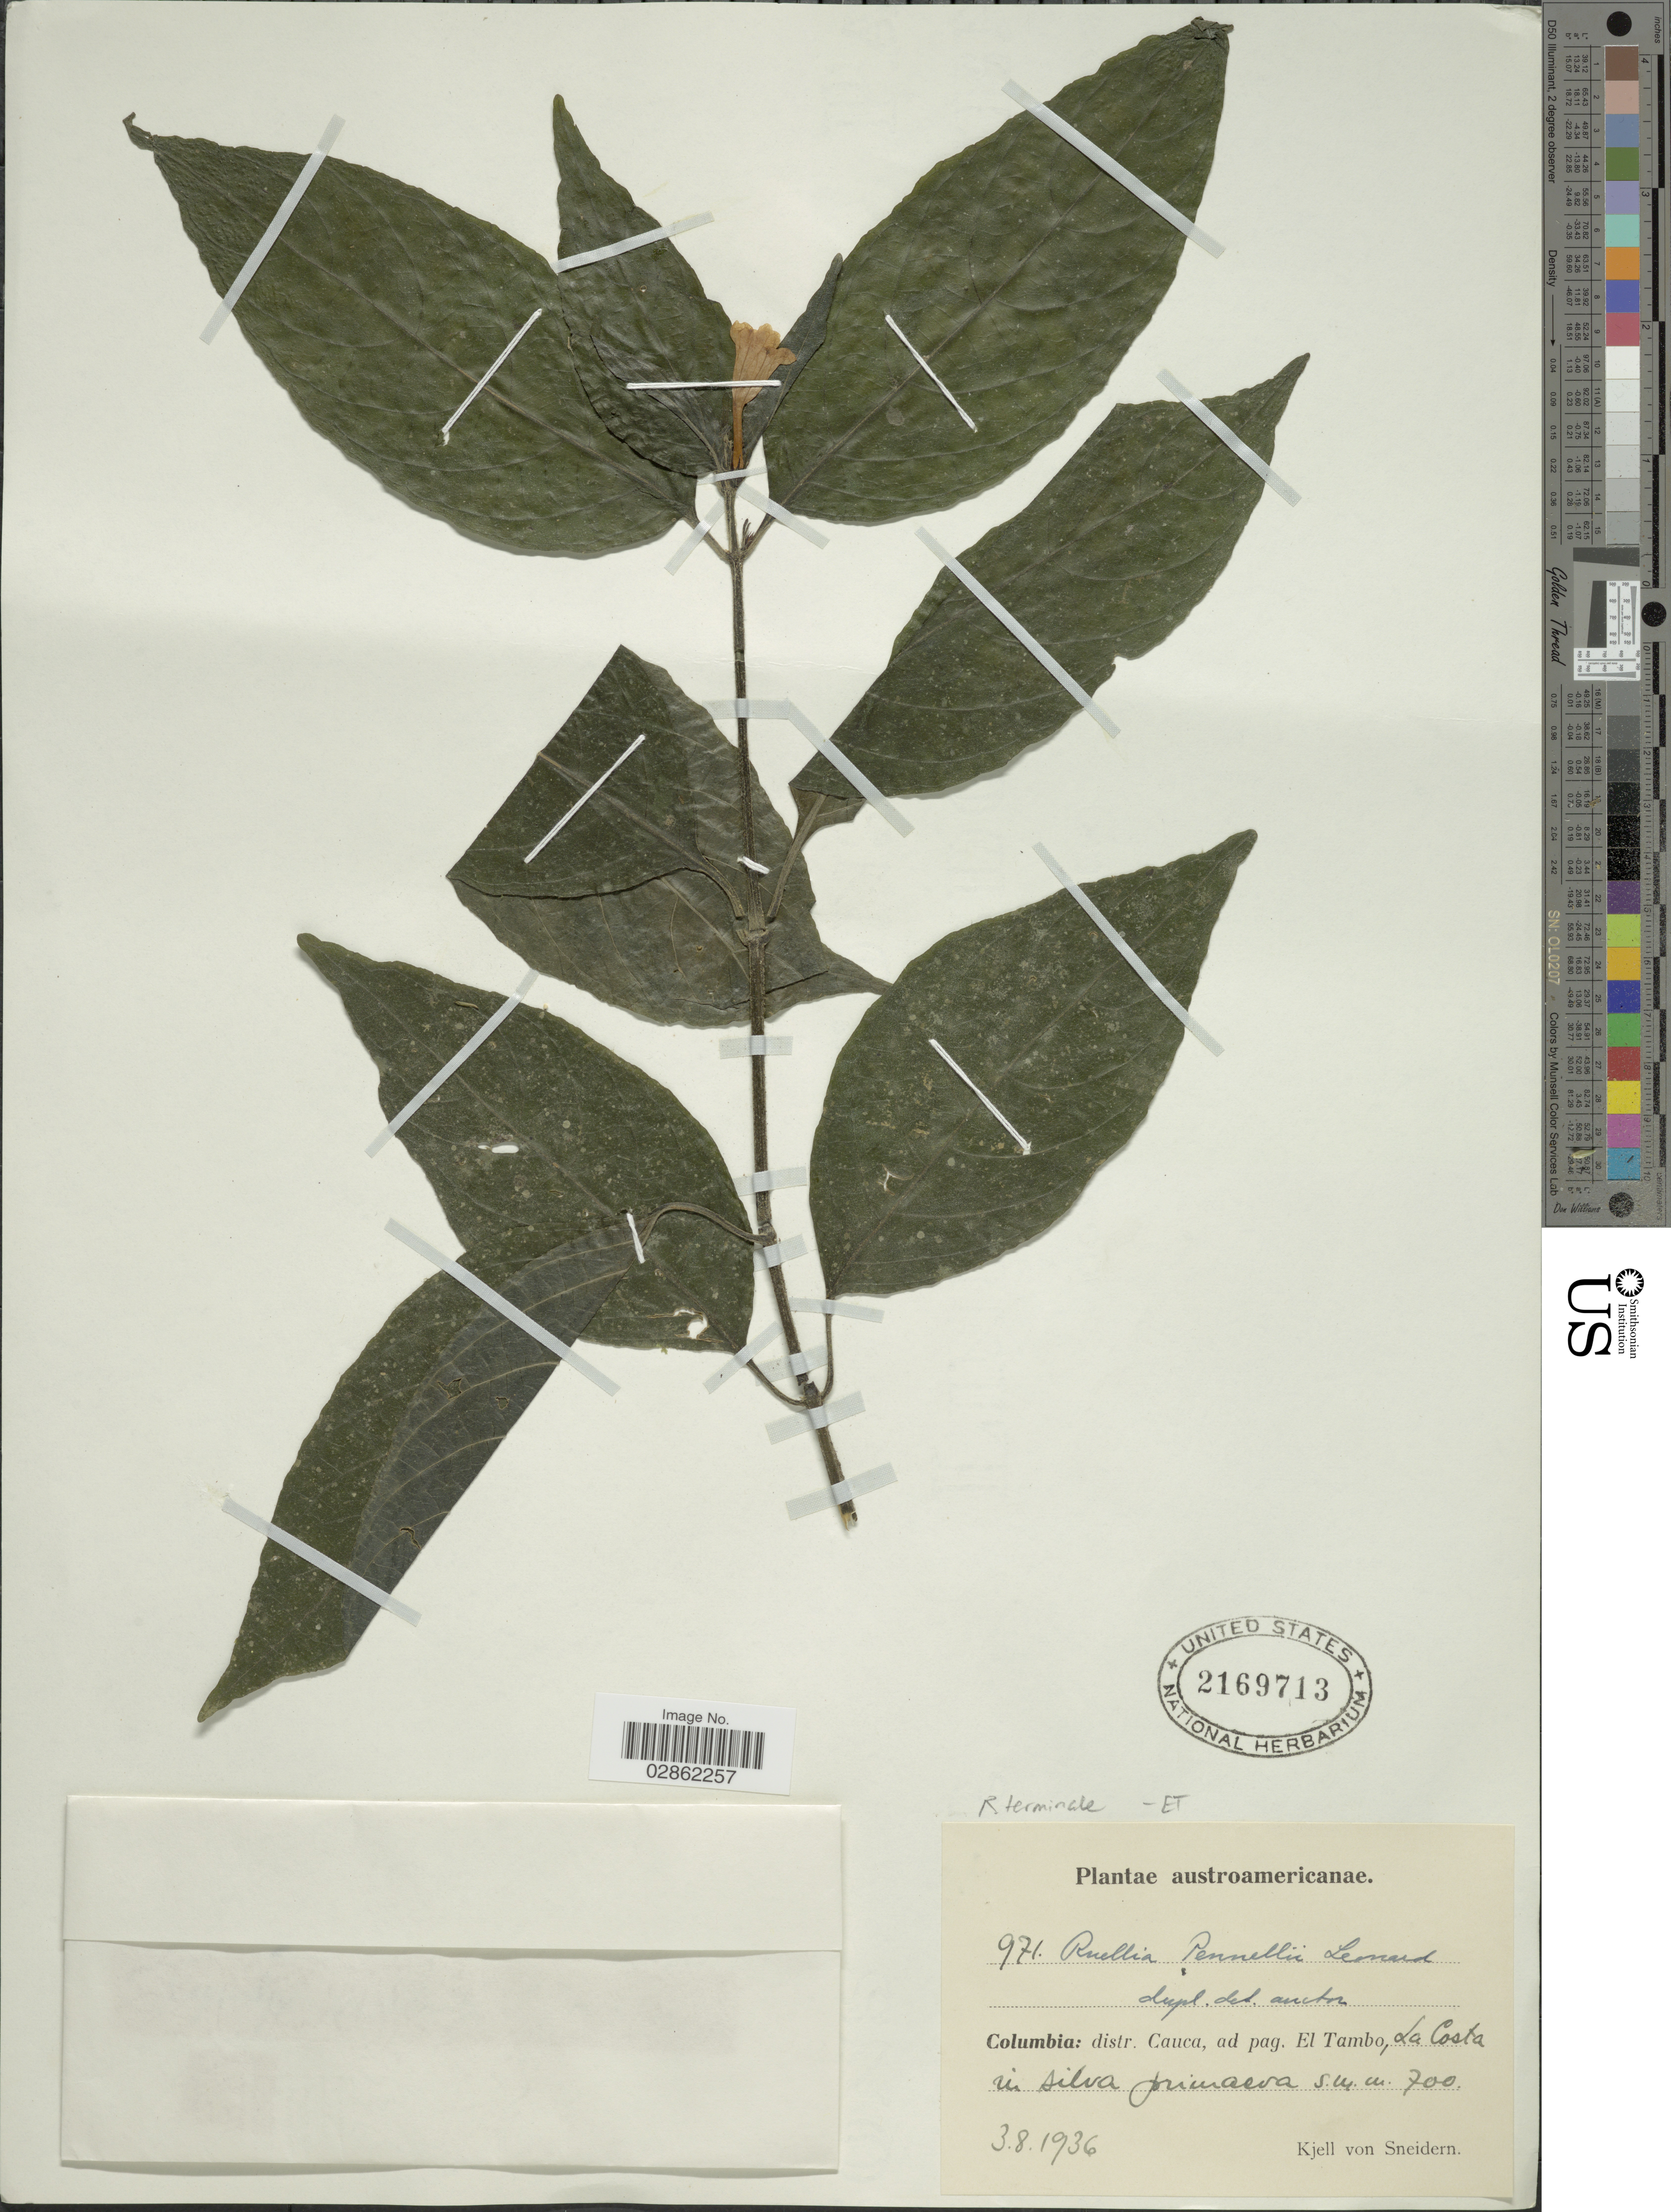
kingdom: Plantae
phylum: Tracheophyta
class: Magnoliopsida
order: Lamiales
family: Acanthaceae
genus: Ruellia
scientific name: Ruellia terminalis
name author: (Nees) Wassh.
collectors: K. von Sneidern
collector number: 971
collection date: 1936-08-03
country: Colombia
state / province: Cauca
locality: Dist. Cauca, ad pag. El Tambo, La Costa in silva primaera.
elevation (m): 700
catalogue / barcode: US 2169713